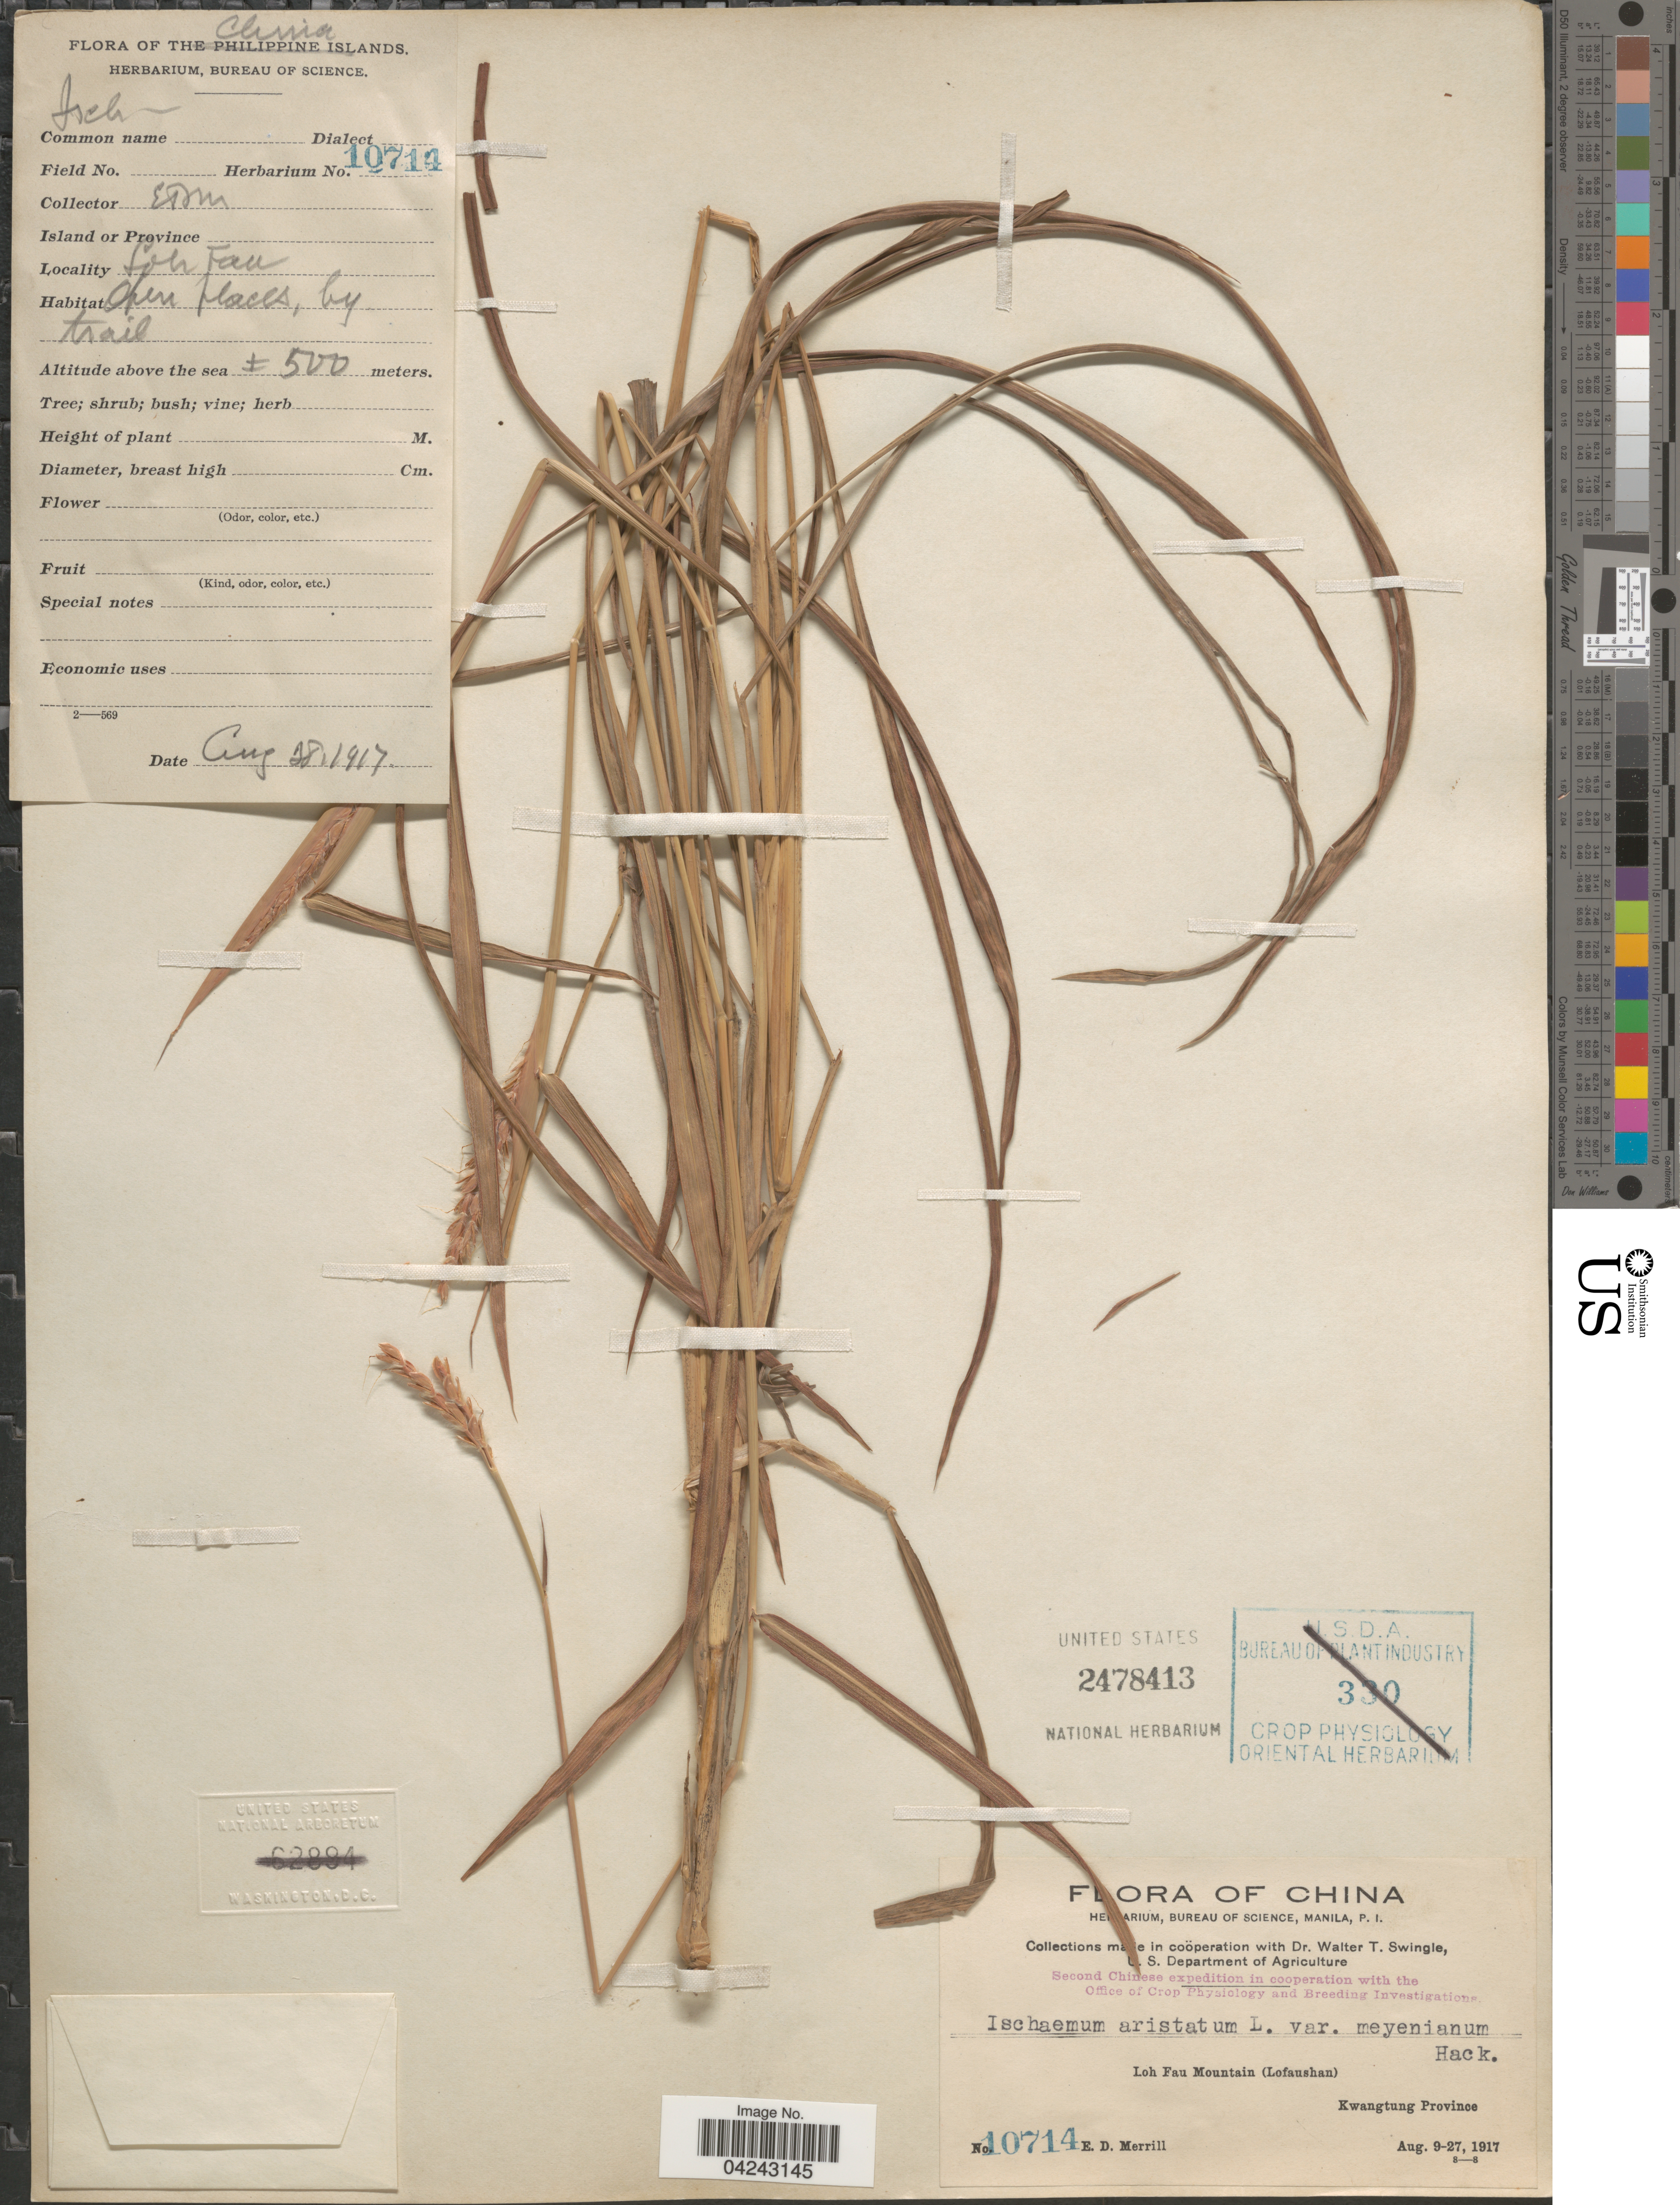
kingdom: Plantae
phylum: Tracheophyta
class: Liliopsida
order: Poales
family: Poaceae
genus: Ischaemum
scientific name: Ischaemum aristatum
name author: L.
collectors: E. D. Merrill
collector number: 10714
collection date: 1917-08-09/1917-08-27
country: China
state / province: Guangdong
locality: Second Chinese expedition. Loh Fau Mountain (Lofaushan). Kwangtung Province.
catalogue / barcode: US 2478413